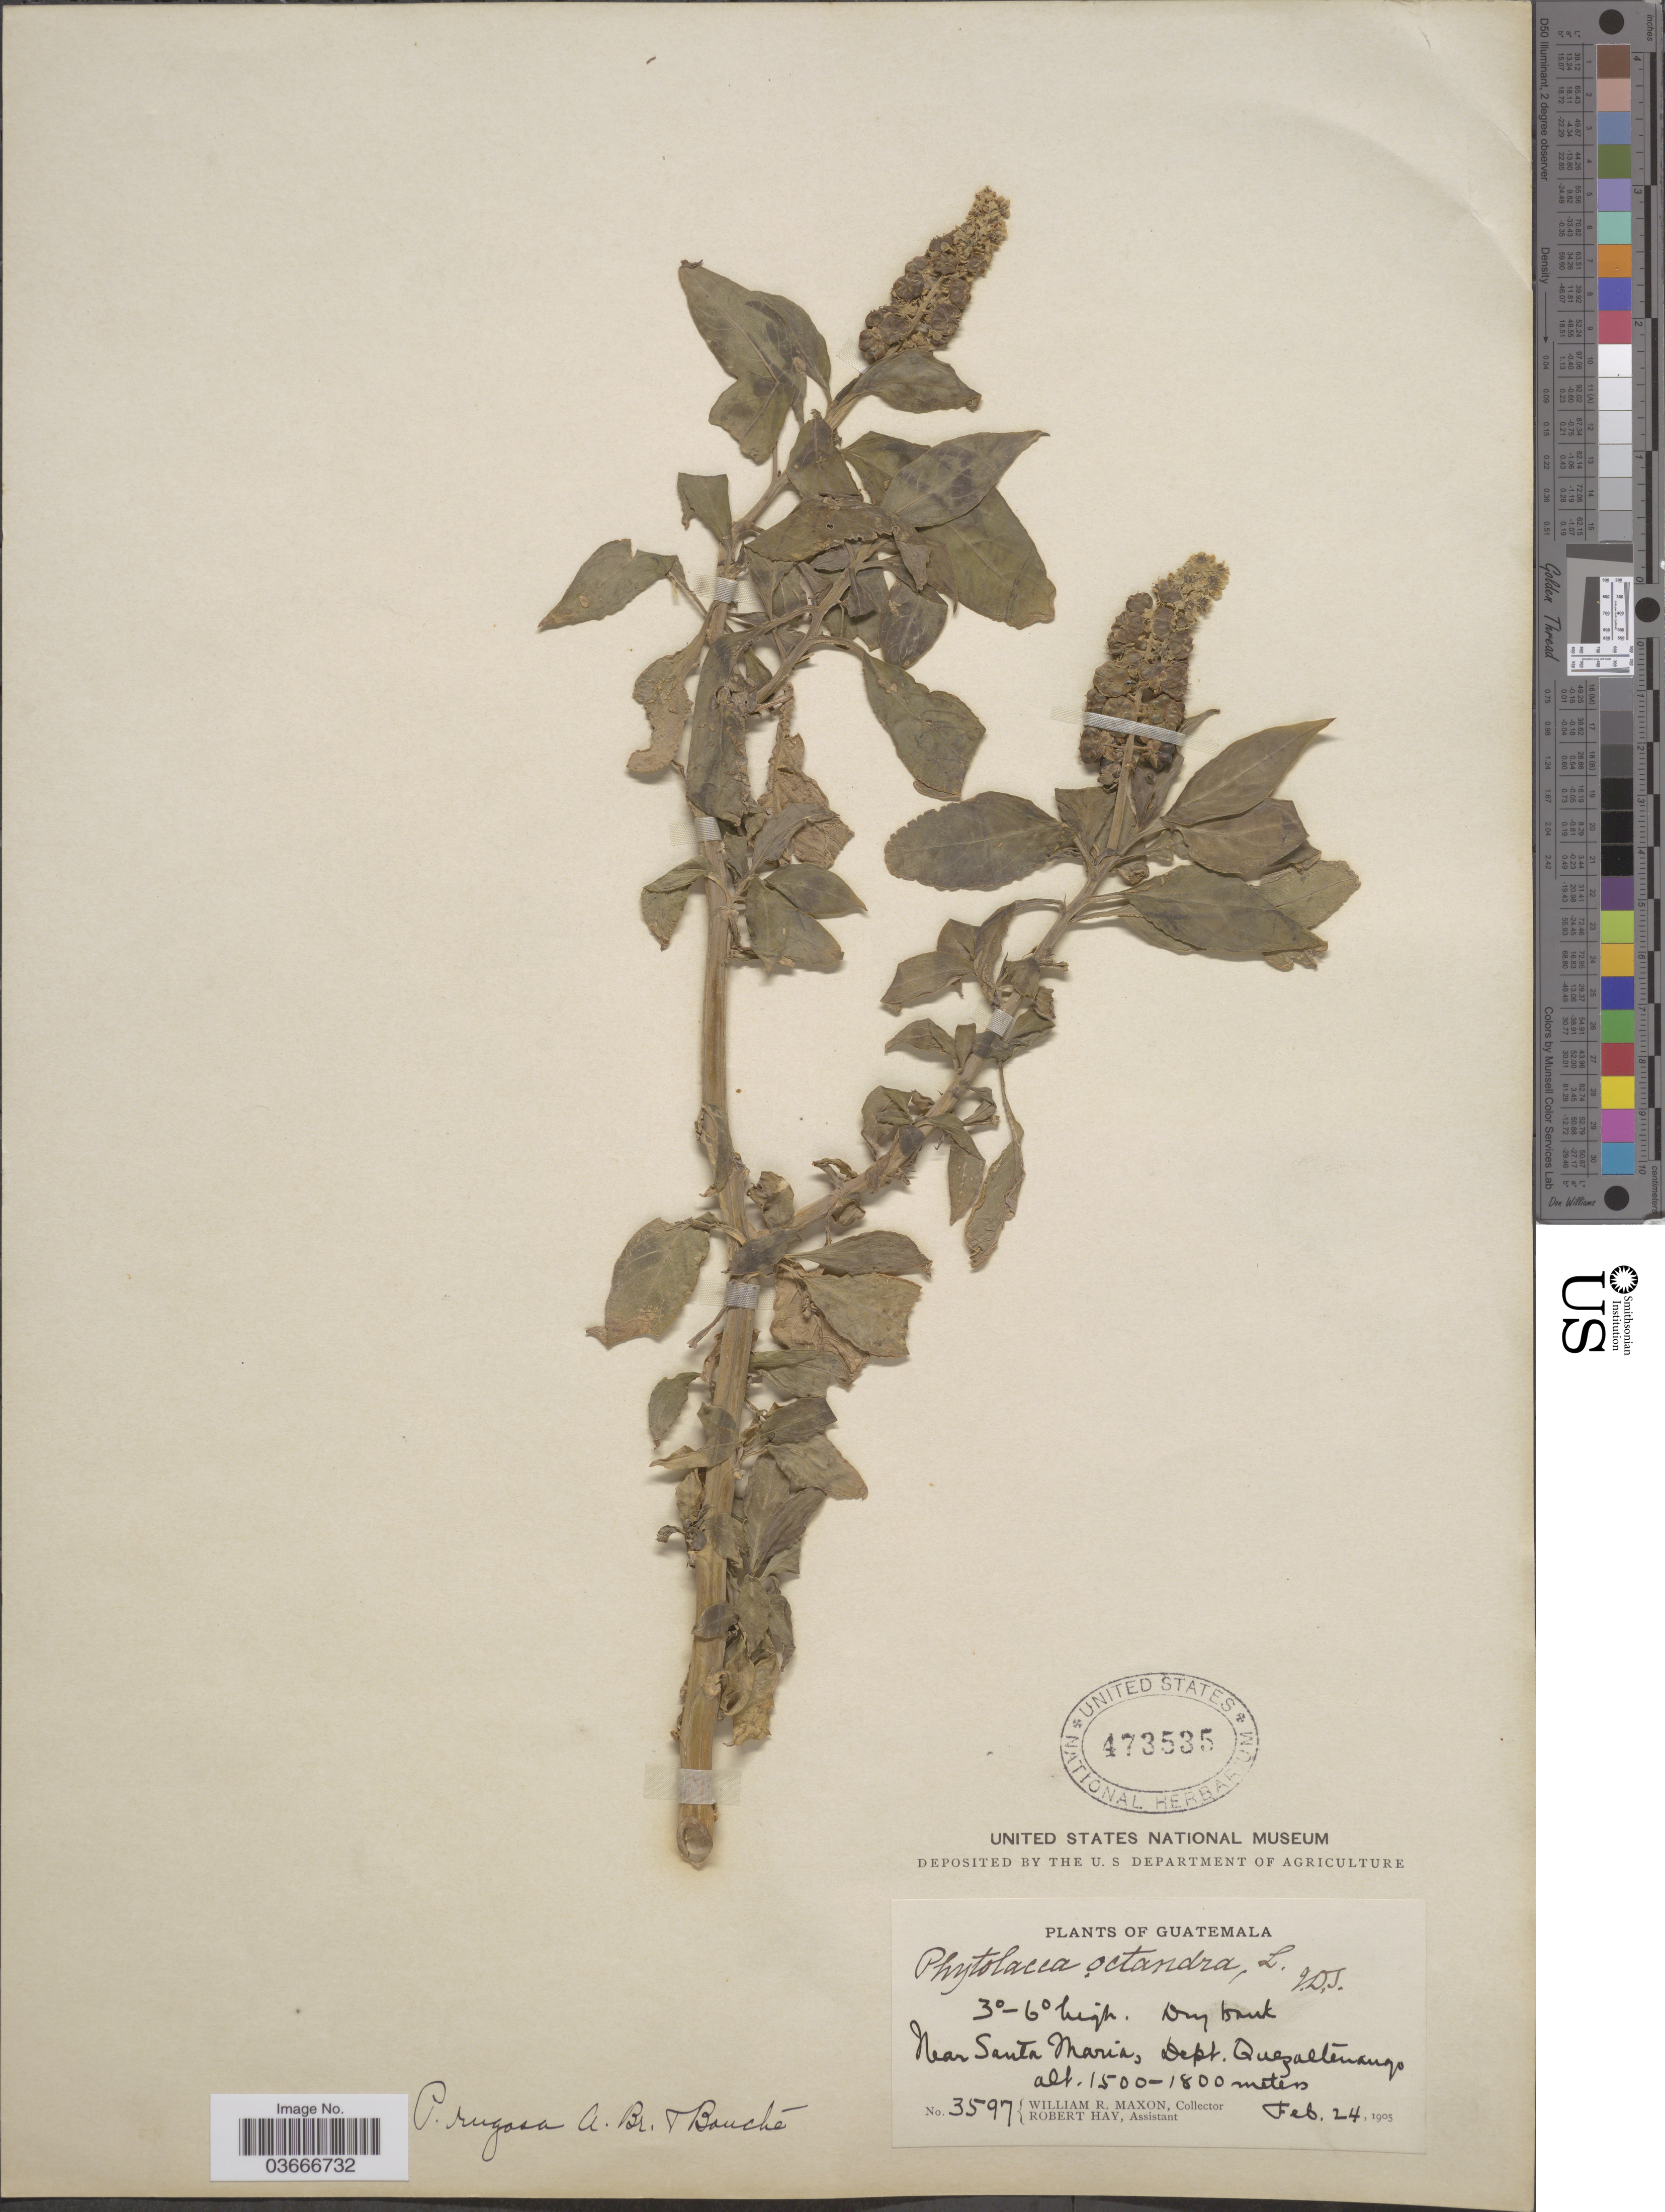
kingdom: Plantae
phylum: Tracheophyta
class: Magnoliopsida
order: Caryophyllales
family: Phytolaccaceae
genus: Phytolacca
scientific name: Phytolacca rugosa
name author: A. Braun & C.D. Bouché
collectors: W. R. Maxon & R. H. Hay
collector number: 3597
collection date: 1905-02-24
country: Guatemala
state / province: Quetzaltenango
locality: Near Santa Maria, Dept. Quezaltenango.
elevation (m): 1500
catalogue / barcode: US 473535